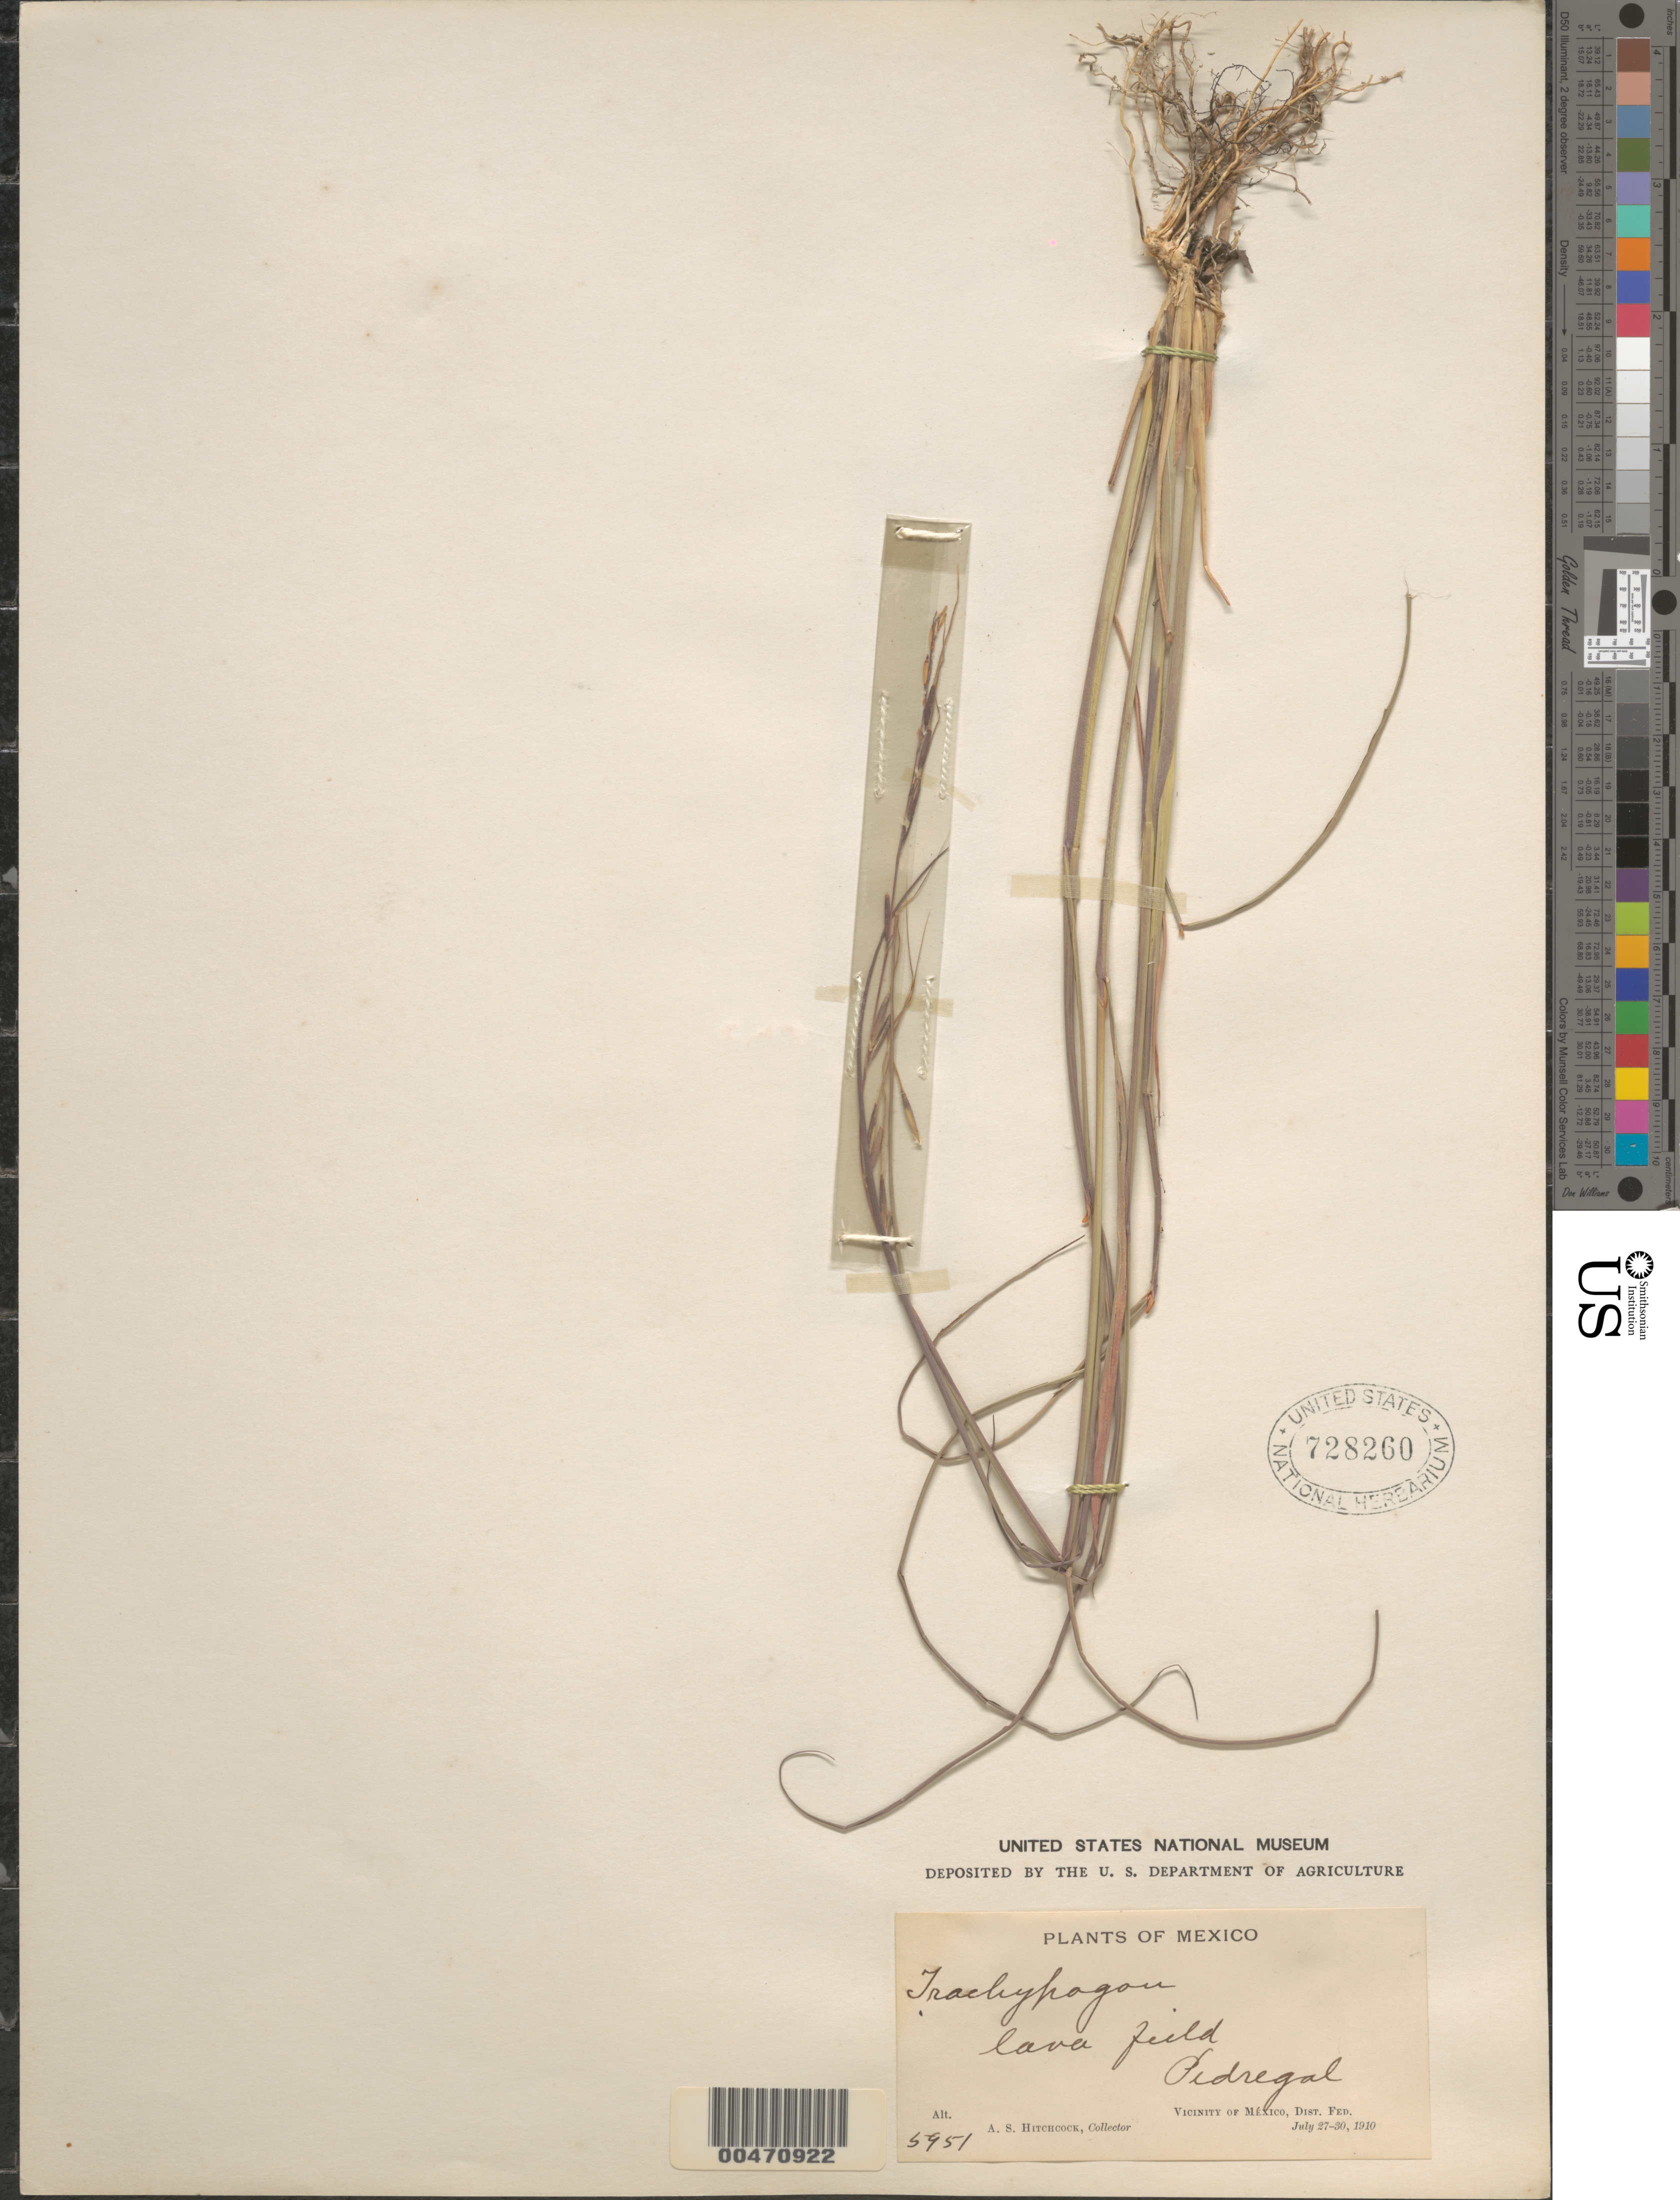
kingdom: Plantae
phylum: Tracheophyta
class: Liliopsida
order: Poales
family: Poaceae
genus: Trachypogon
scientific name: Trachypogon montufari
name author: (Kunth) Nees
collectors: A. S. Hitchcock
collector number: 5951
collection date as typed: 27 Jul 1910 to 30 Jul 1910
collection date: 1910-07-27/1910-07-30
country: Mexico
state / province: Distrito Federal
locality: Pedregal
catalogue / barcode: US 728260